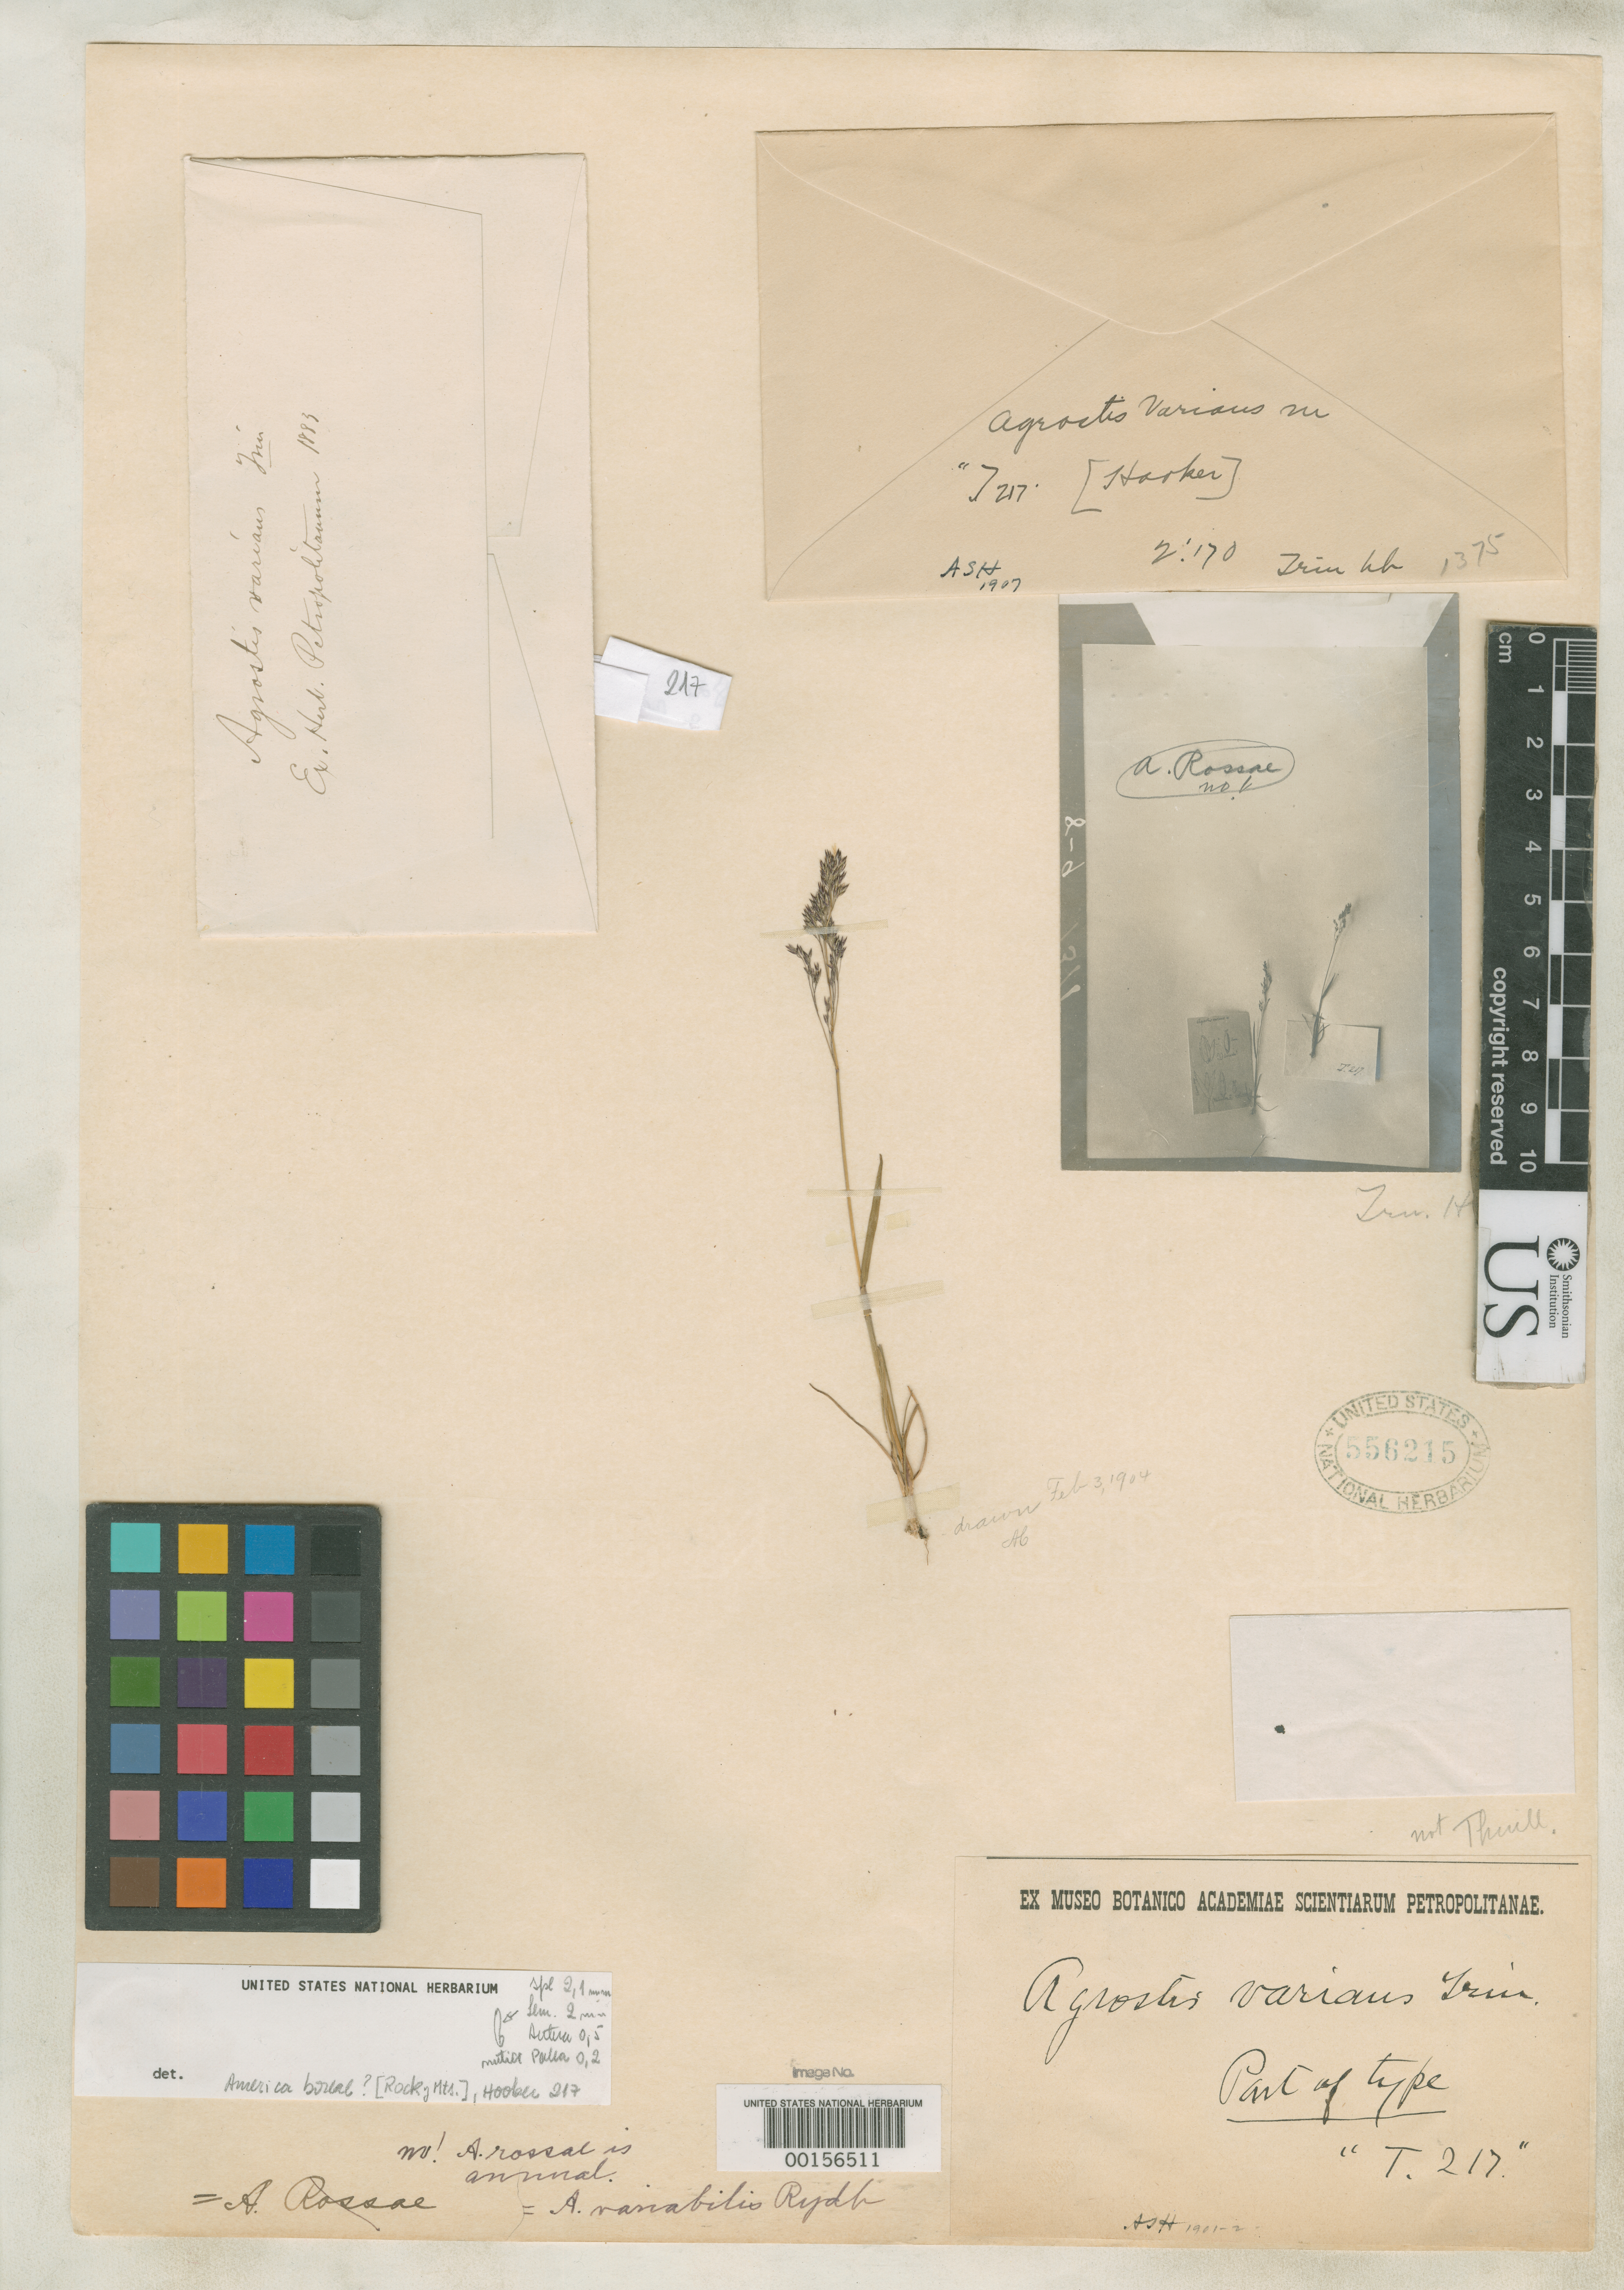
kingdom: Plantae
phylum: Tracheophyta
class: Liliopsida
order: Poales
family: Poaceae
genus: Agrostis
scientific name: Agrostis varians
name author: Trin.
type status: Type Fragment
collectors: C. B. von Trinius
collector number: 217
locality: Hab. America Boreal.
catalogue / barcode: US 556215